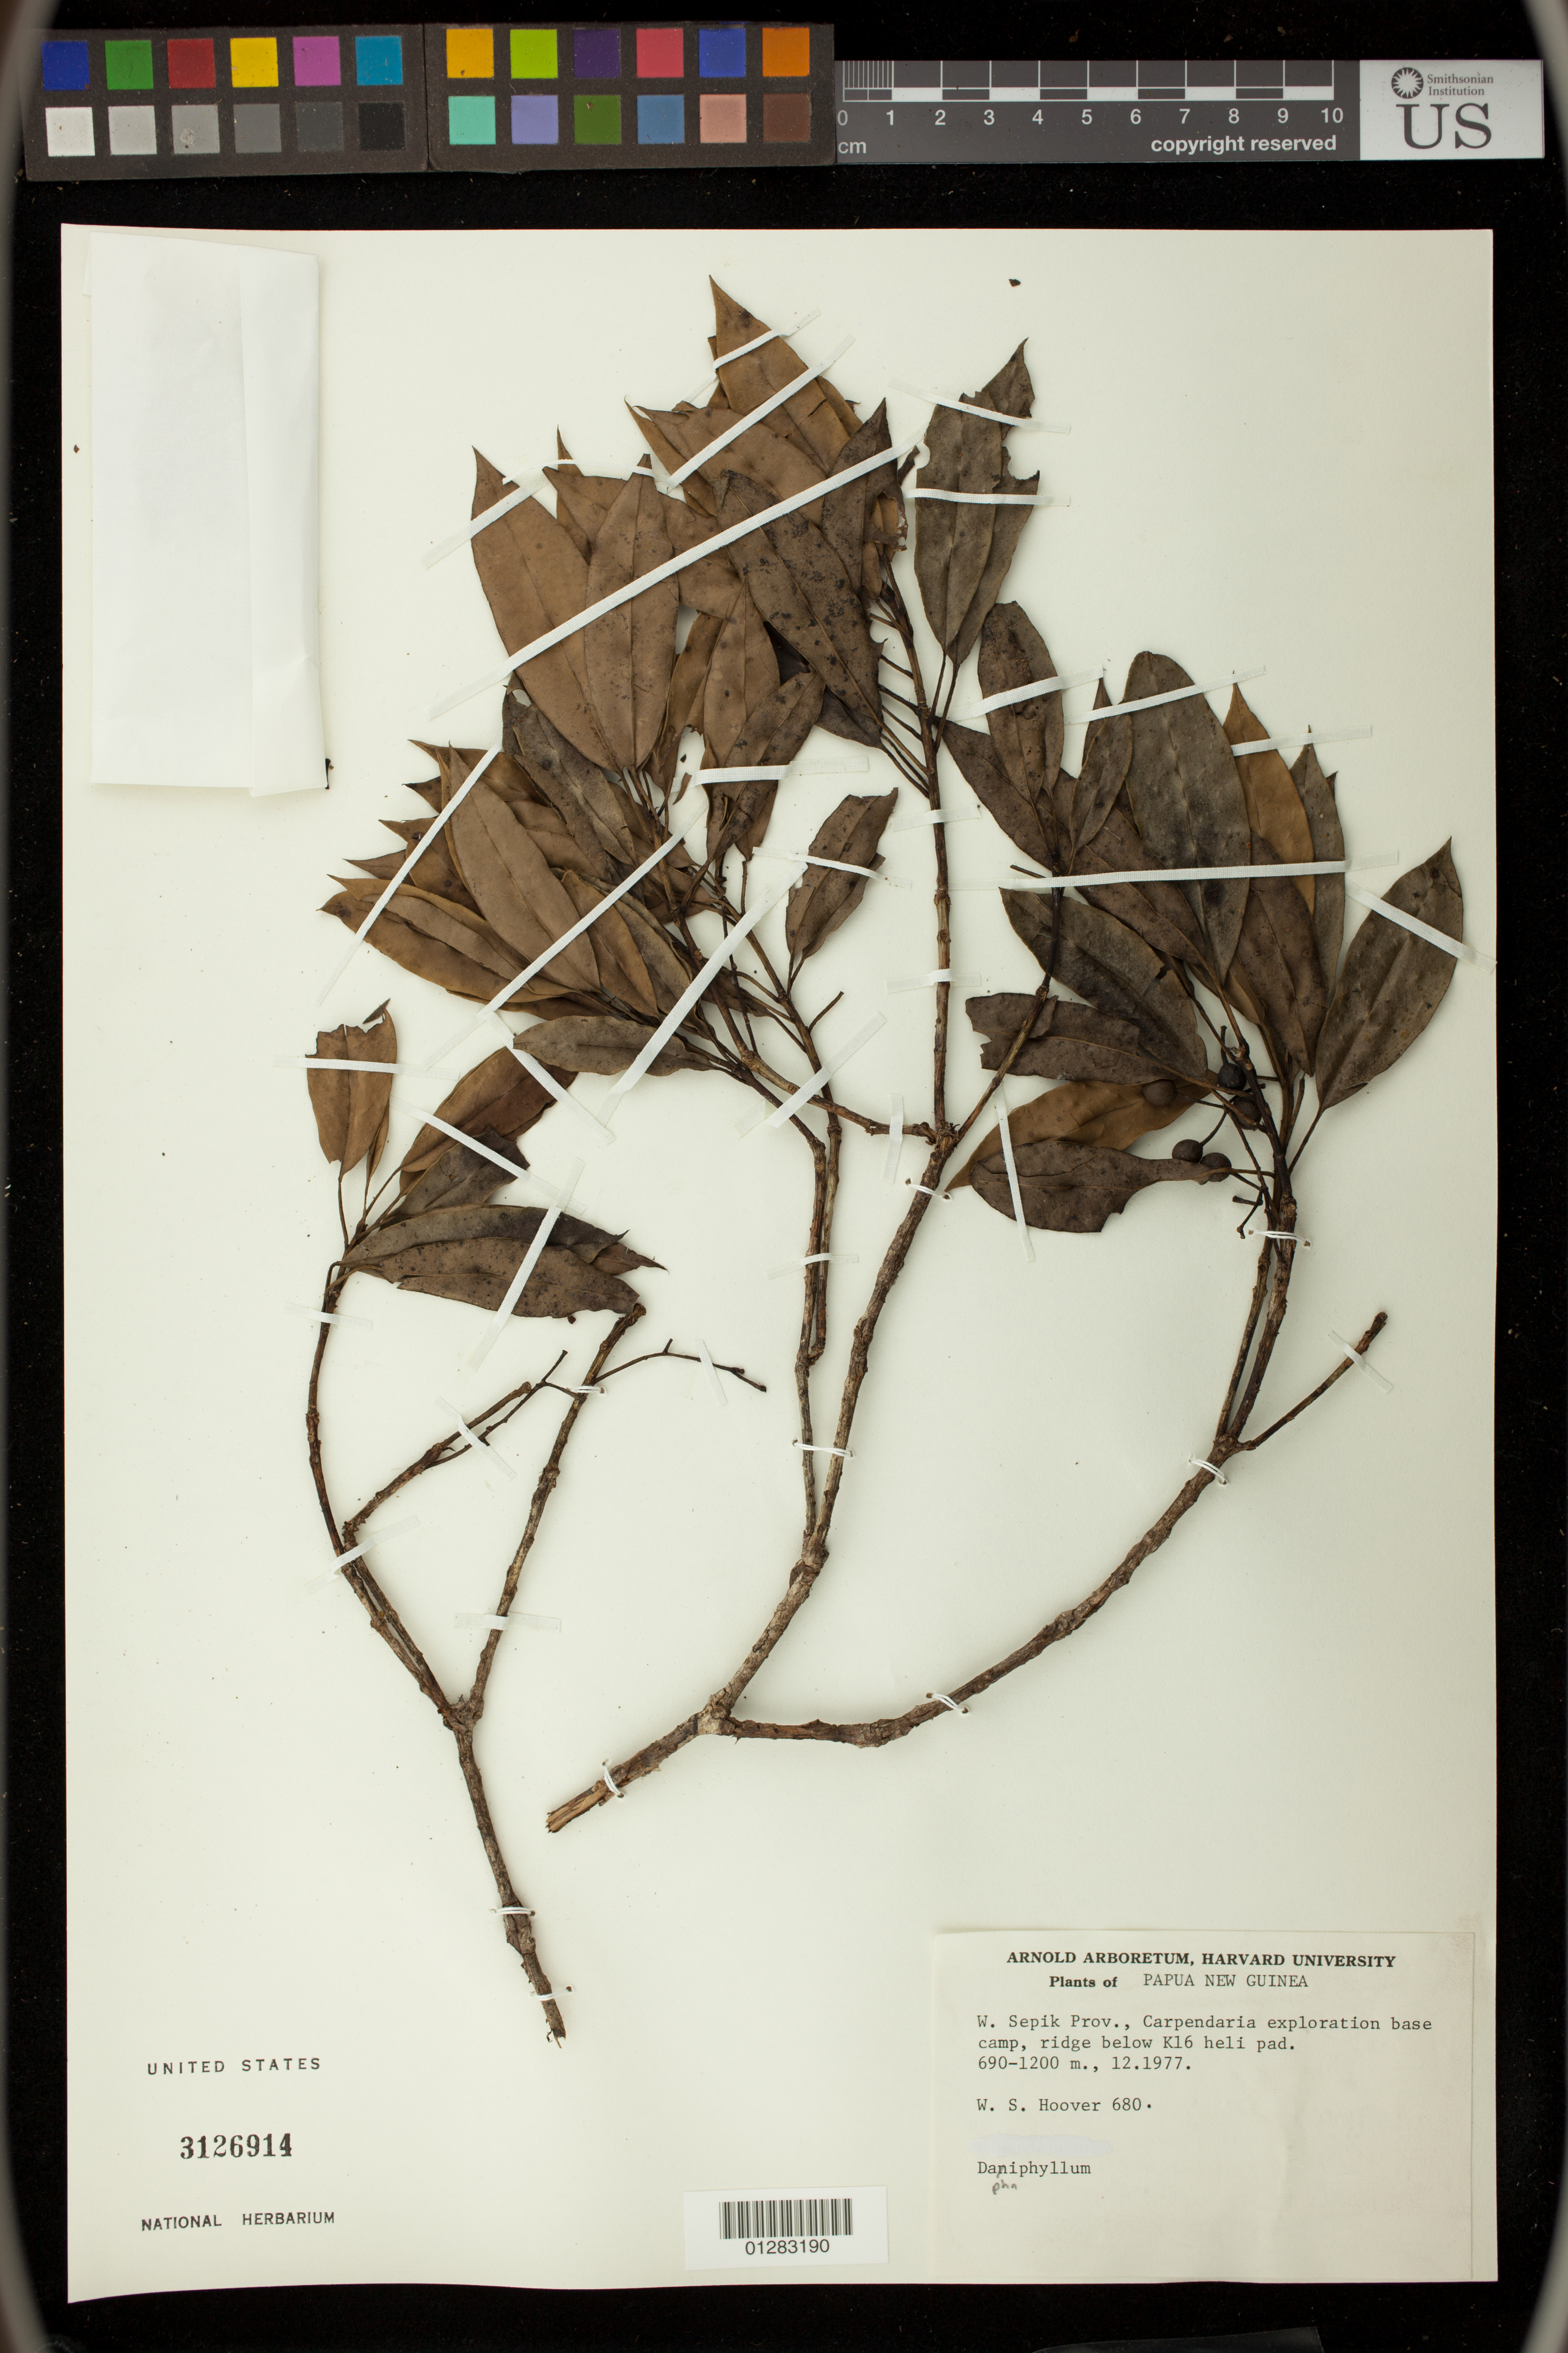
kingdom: Plantae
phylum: Tracheophyta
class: Magnoliopsida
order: Saxifragales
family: Daphniphyllaceae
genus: Daphniphyllum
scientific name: Daphniphyllum sp.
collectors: W. S. Hoover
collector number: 680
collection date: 1977-12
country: Papua New Guinea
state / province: Sandaun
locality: Carpendaria exploration base camp, riodge below K16 Heli pad. W. Sepik Prov.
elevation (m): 210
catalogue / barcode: US 3126914